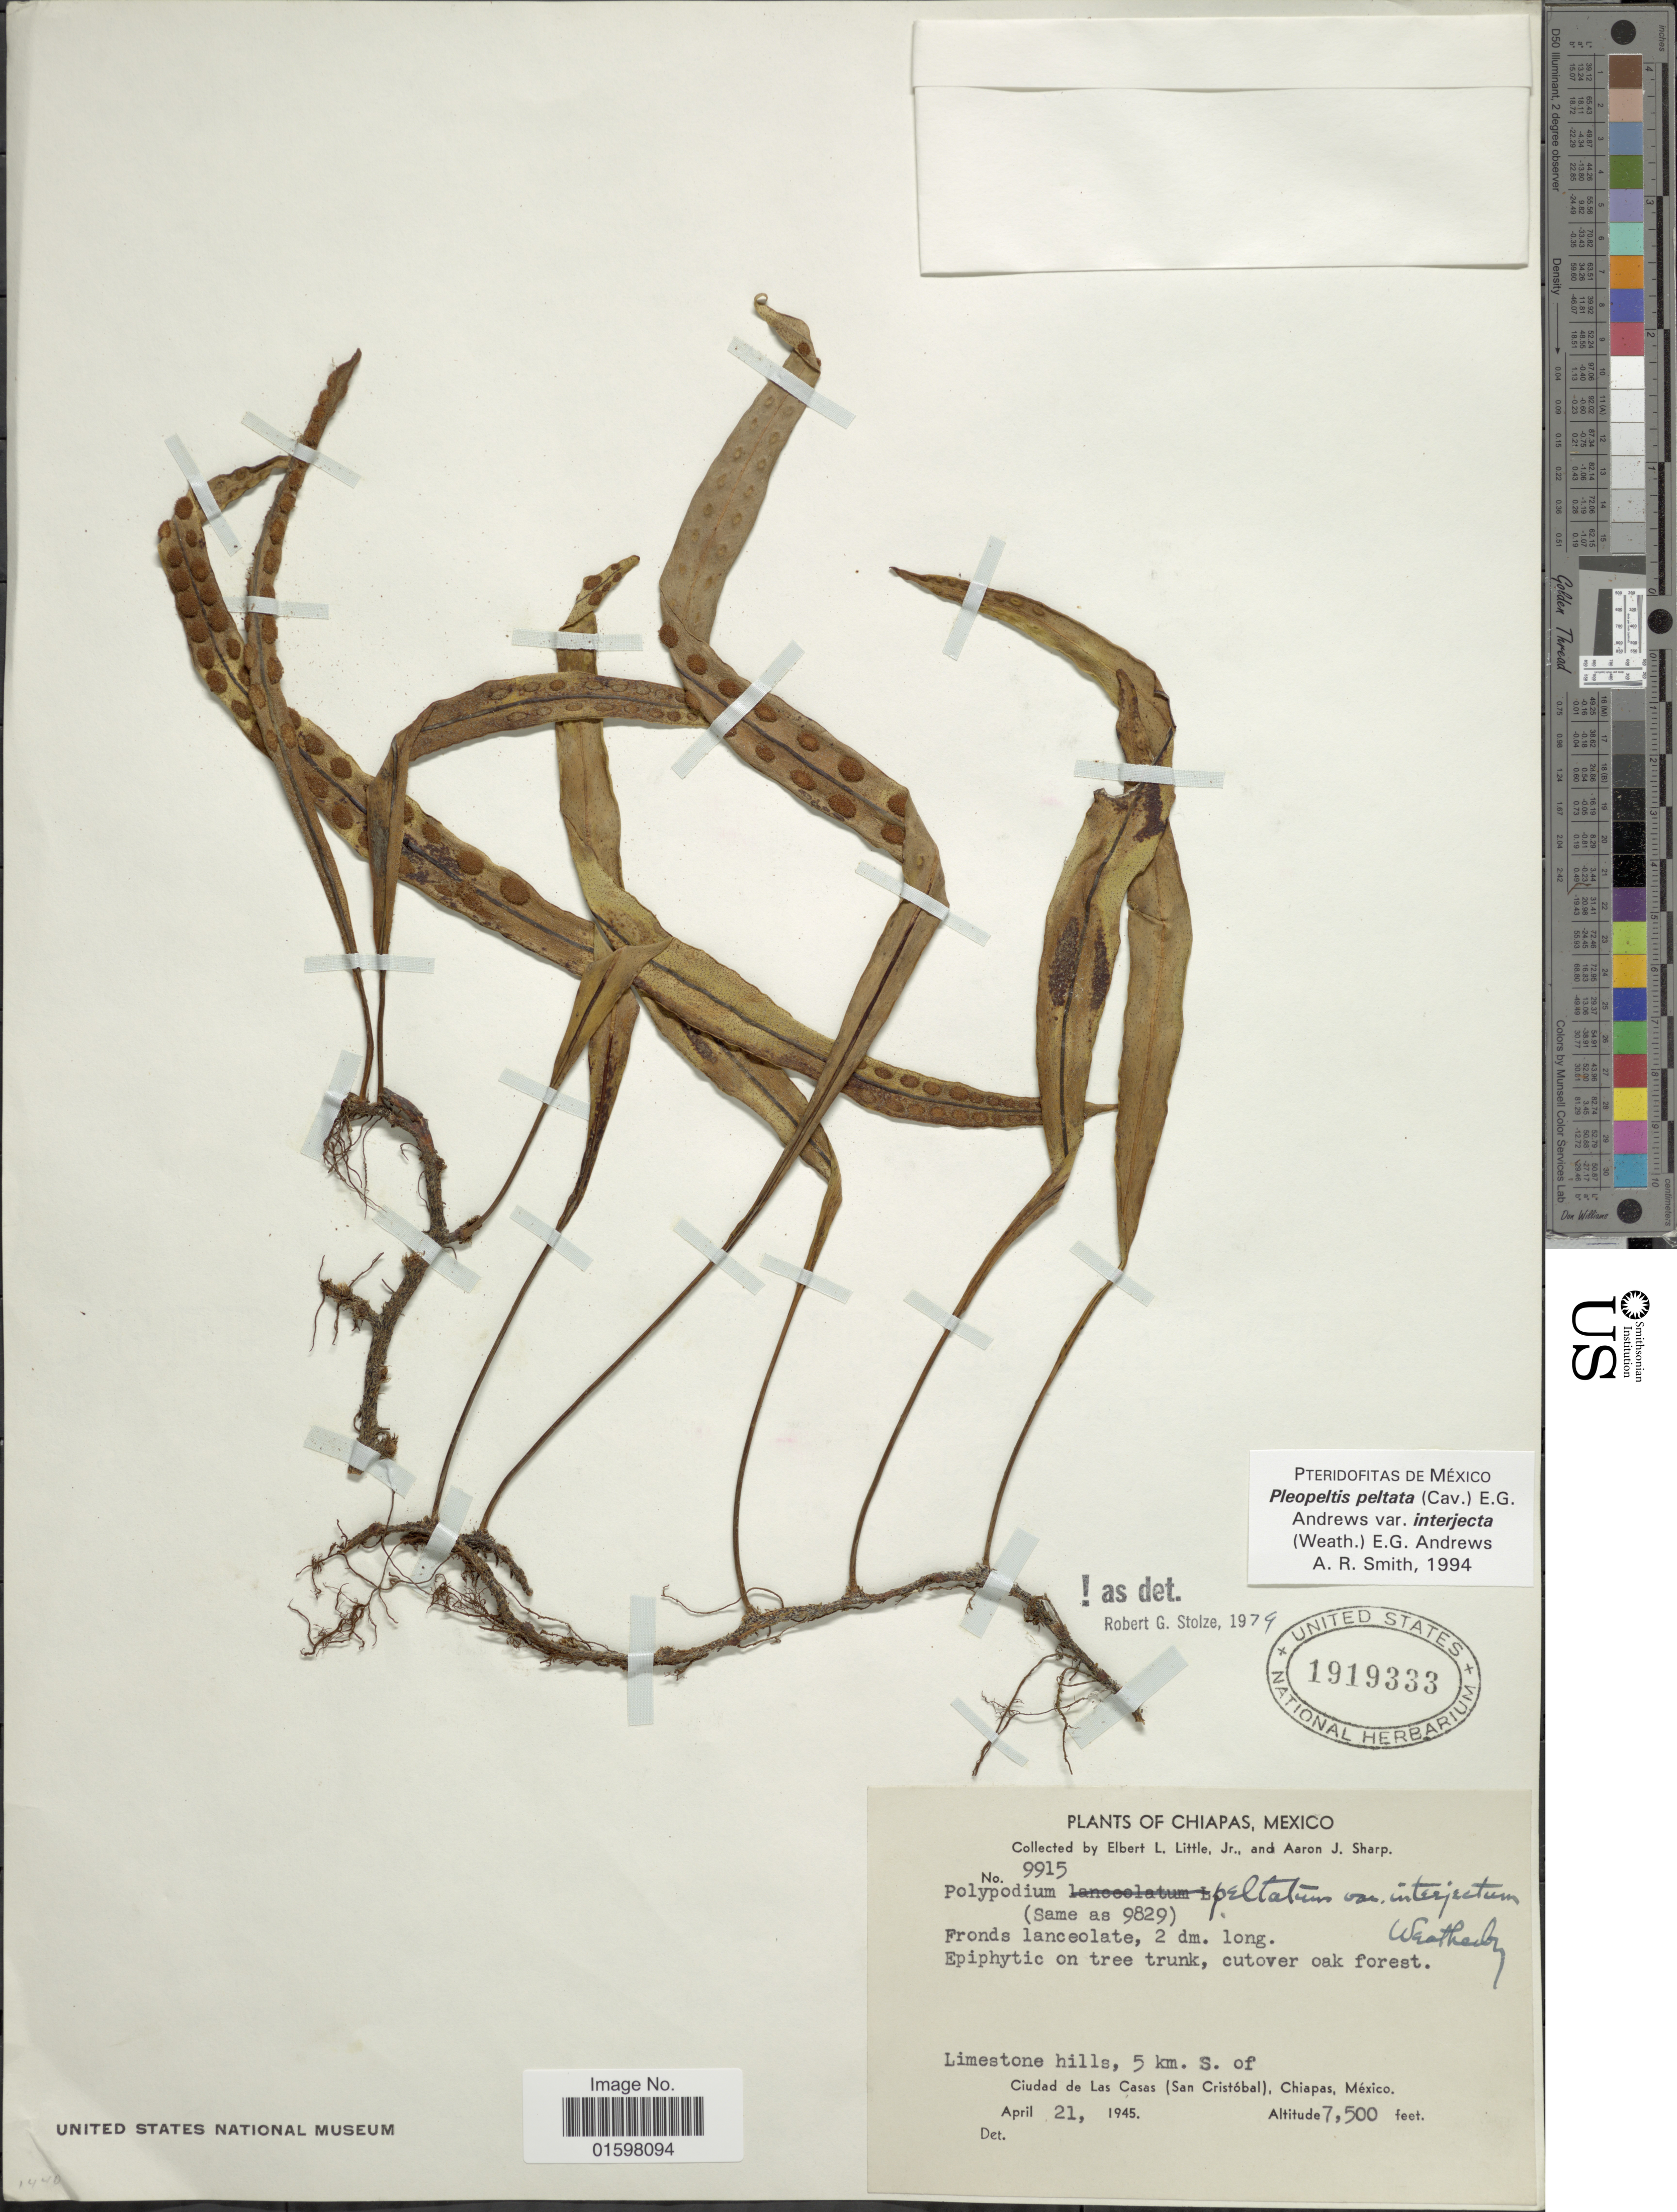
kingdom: Plantae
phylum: Tracheophyta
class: Polypodiopsida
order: Polypodiales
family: Polypodiaceae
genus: Pleopeltis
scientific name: Pleopeltis peltata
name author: Scort.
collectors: E. L. Little & Mrs A. J. Sharp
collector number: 9915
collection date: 1945-04-21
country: Mexico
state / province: Chiapas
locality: Limestone Hills, 5 km S. of Ciudad de Las Casas (San Cristobal), Chiapas, Mexico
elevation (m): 2286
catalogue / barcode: US 1919333